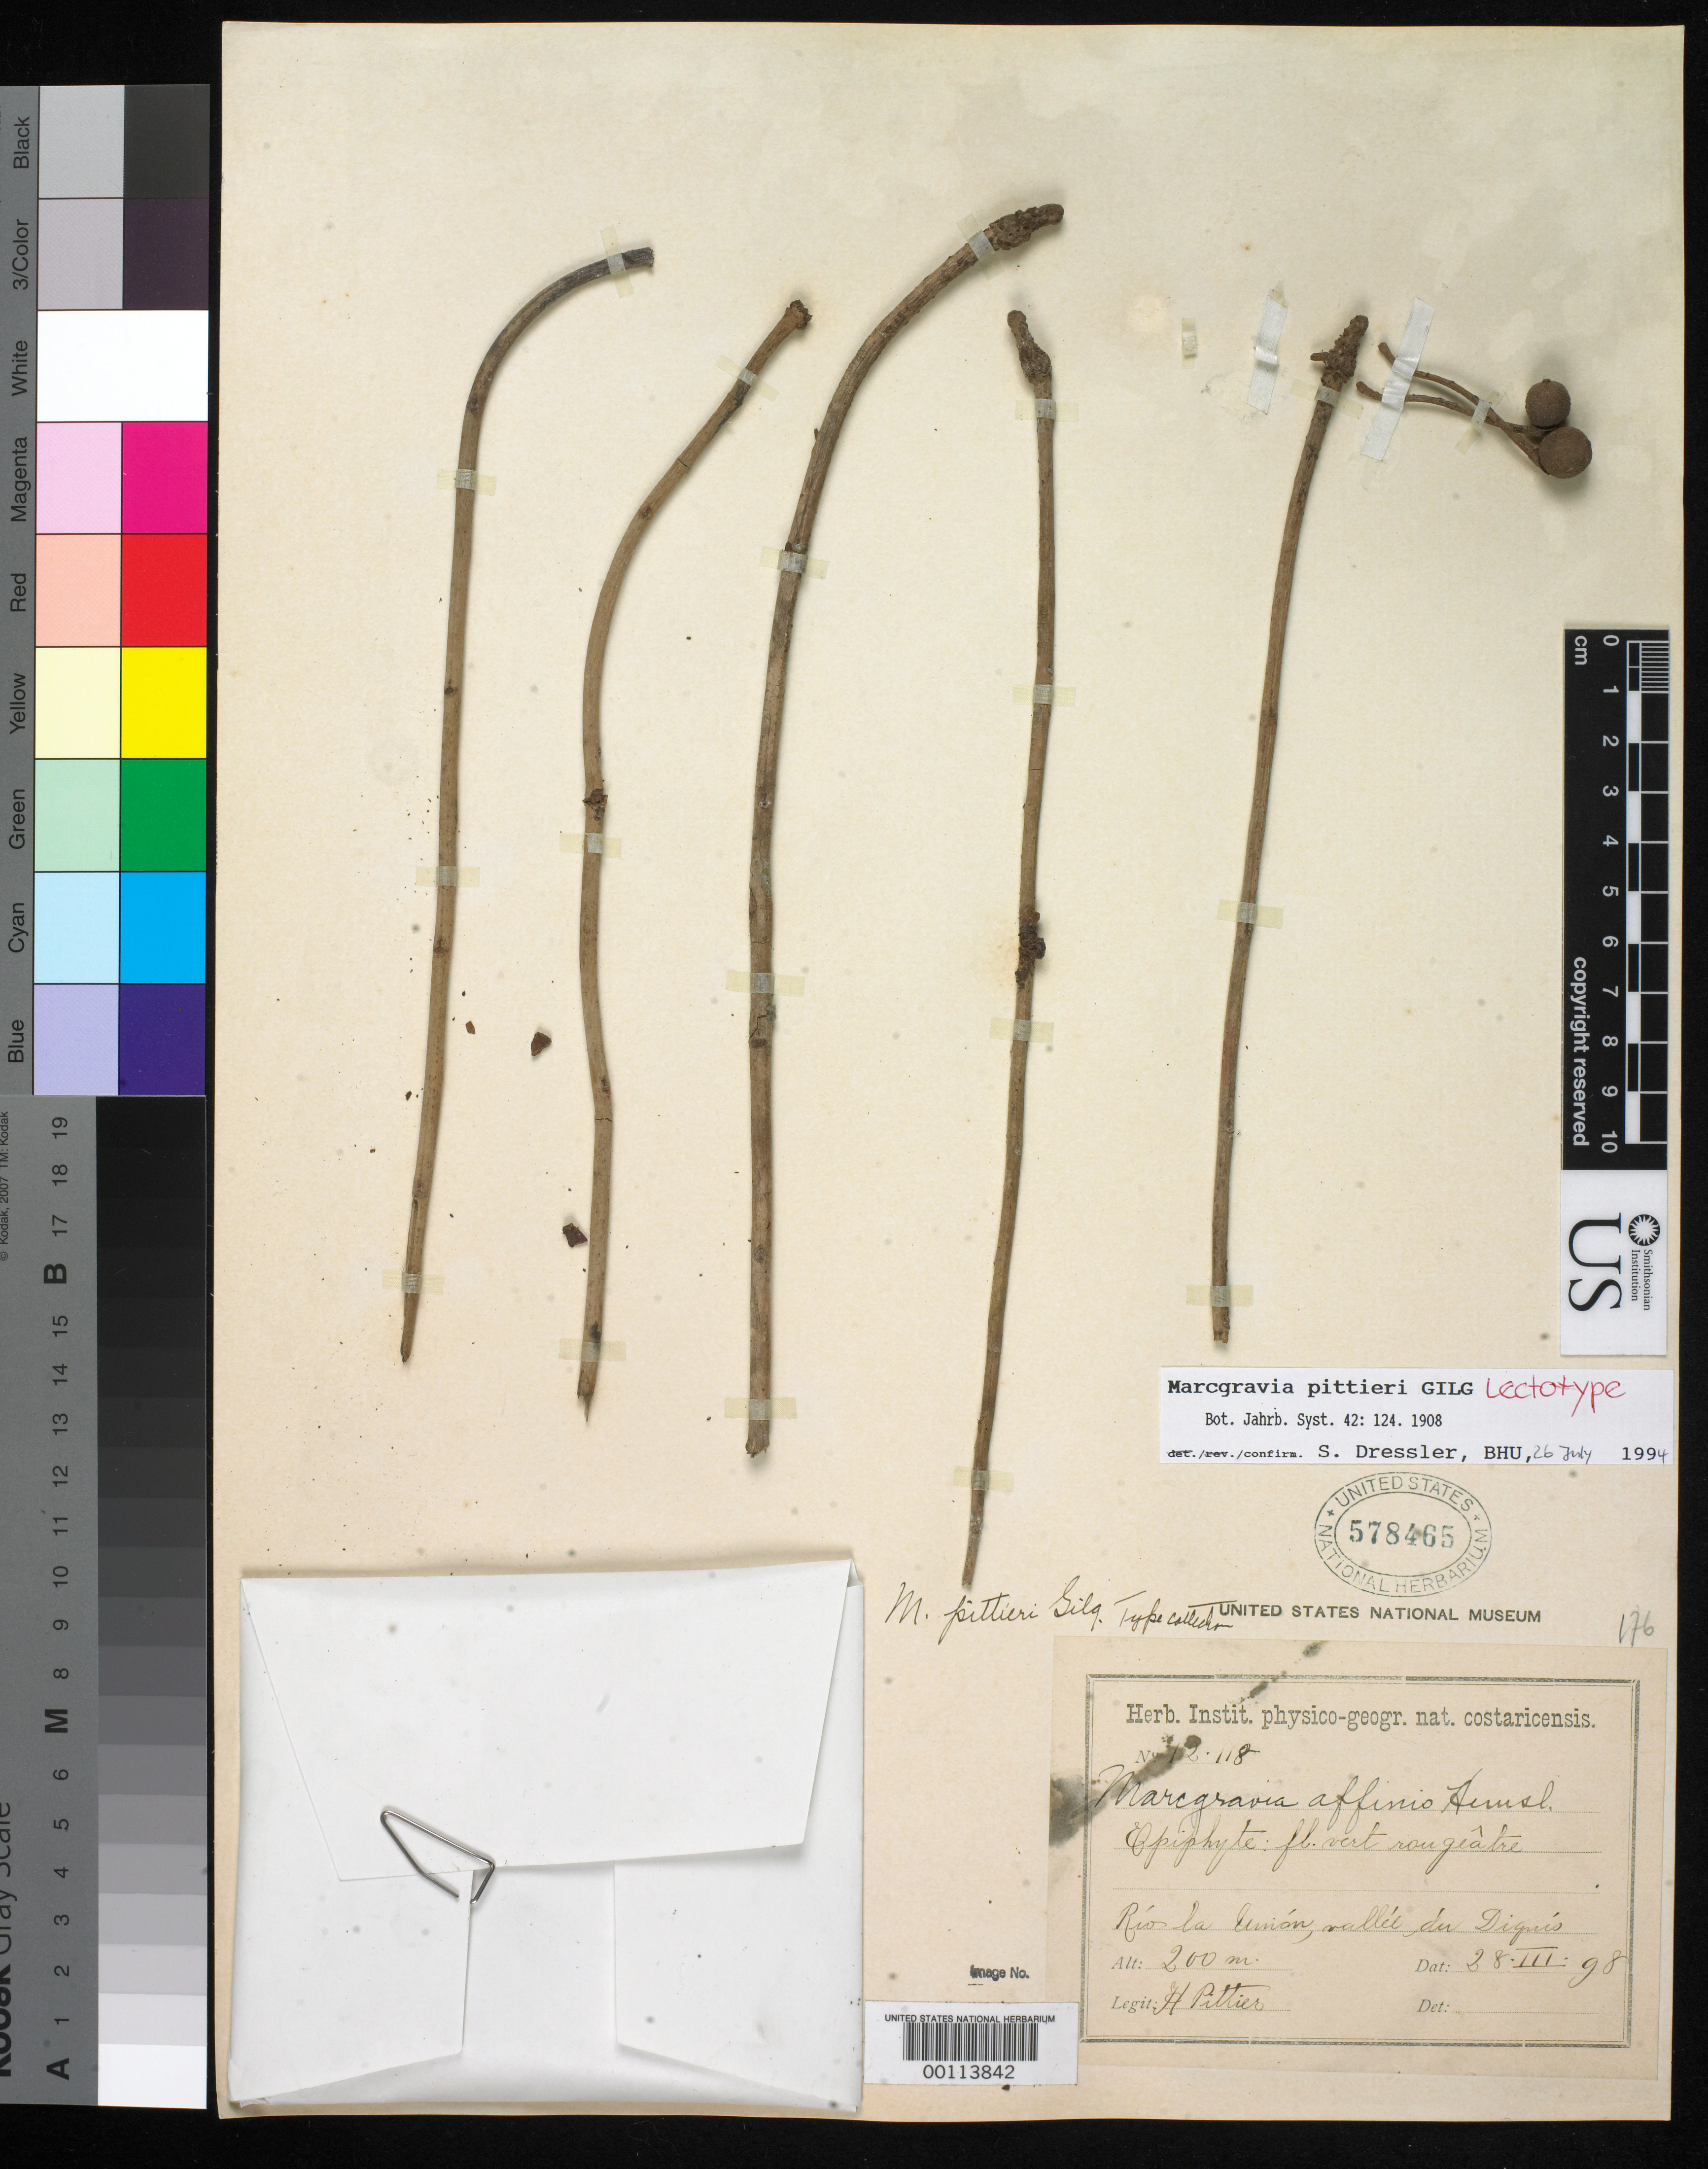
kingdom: Plantae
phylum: Tracheophyta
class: Magnoliopsida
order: Ericales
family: Marcgraviaceae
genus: Marcgravia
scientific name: Marcgravia pittieri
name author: Gilg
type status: Isotype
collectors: H. F. Pittier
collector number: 12118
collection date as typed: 28 Mar 1898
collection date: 1898-03-28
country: Costa Rica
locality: Rio La Union, Vallee du Diguis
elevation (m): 200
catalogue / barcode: US 578465